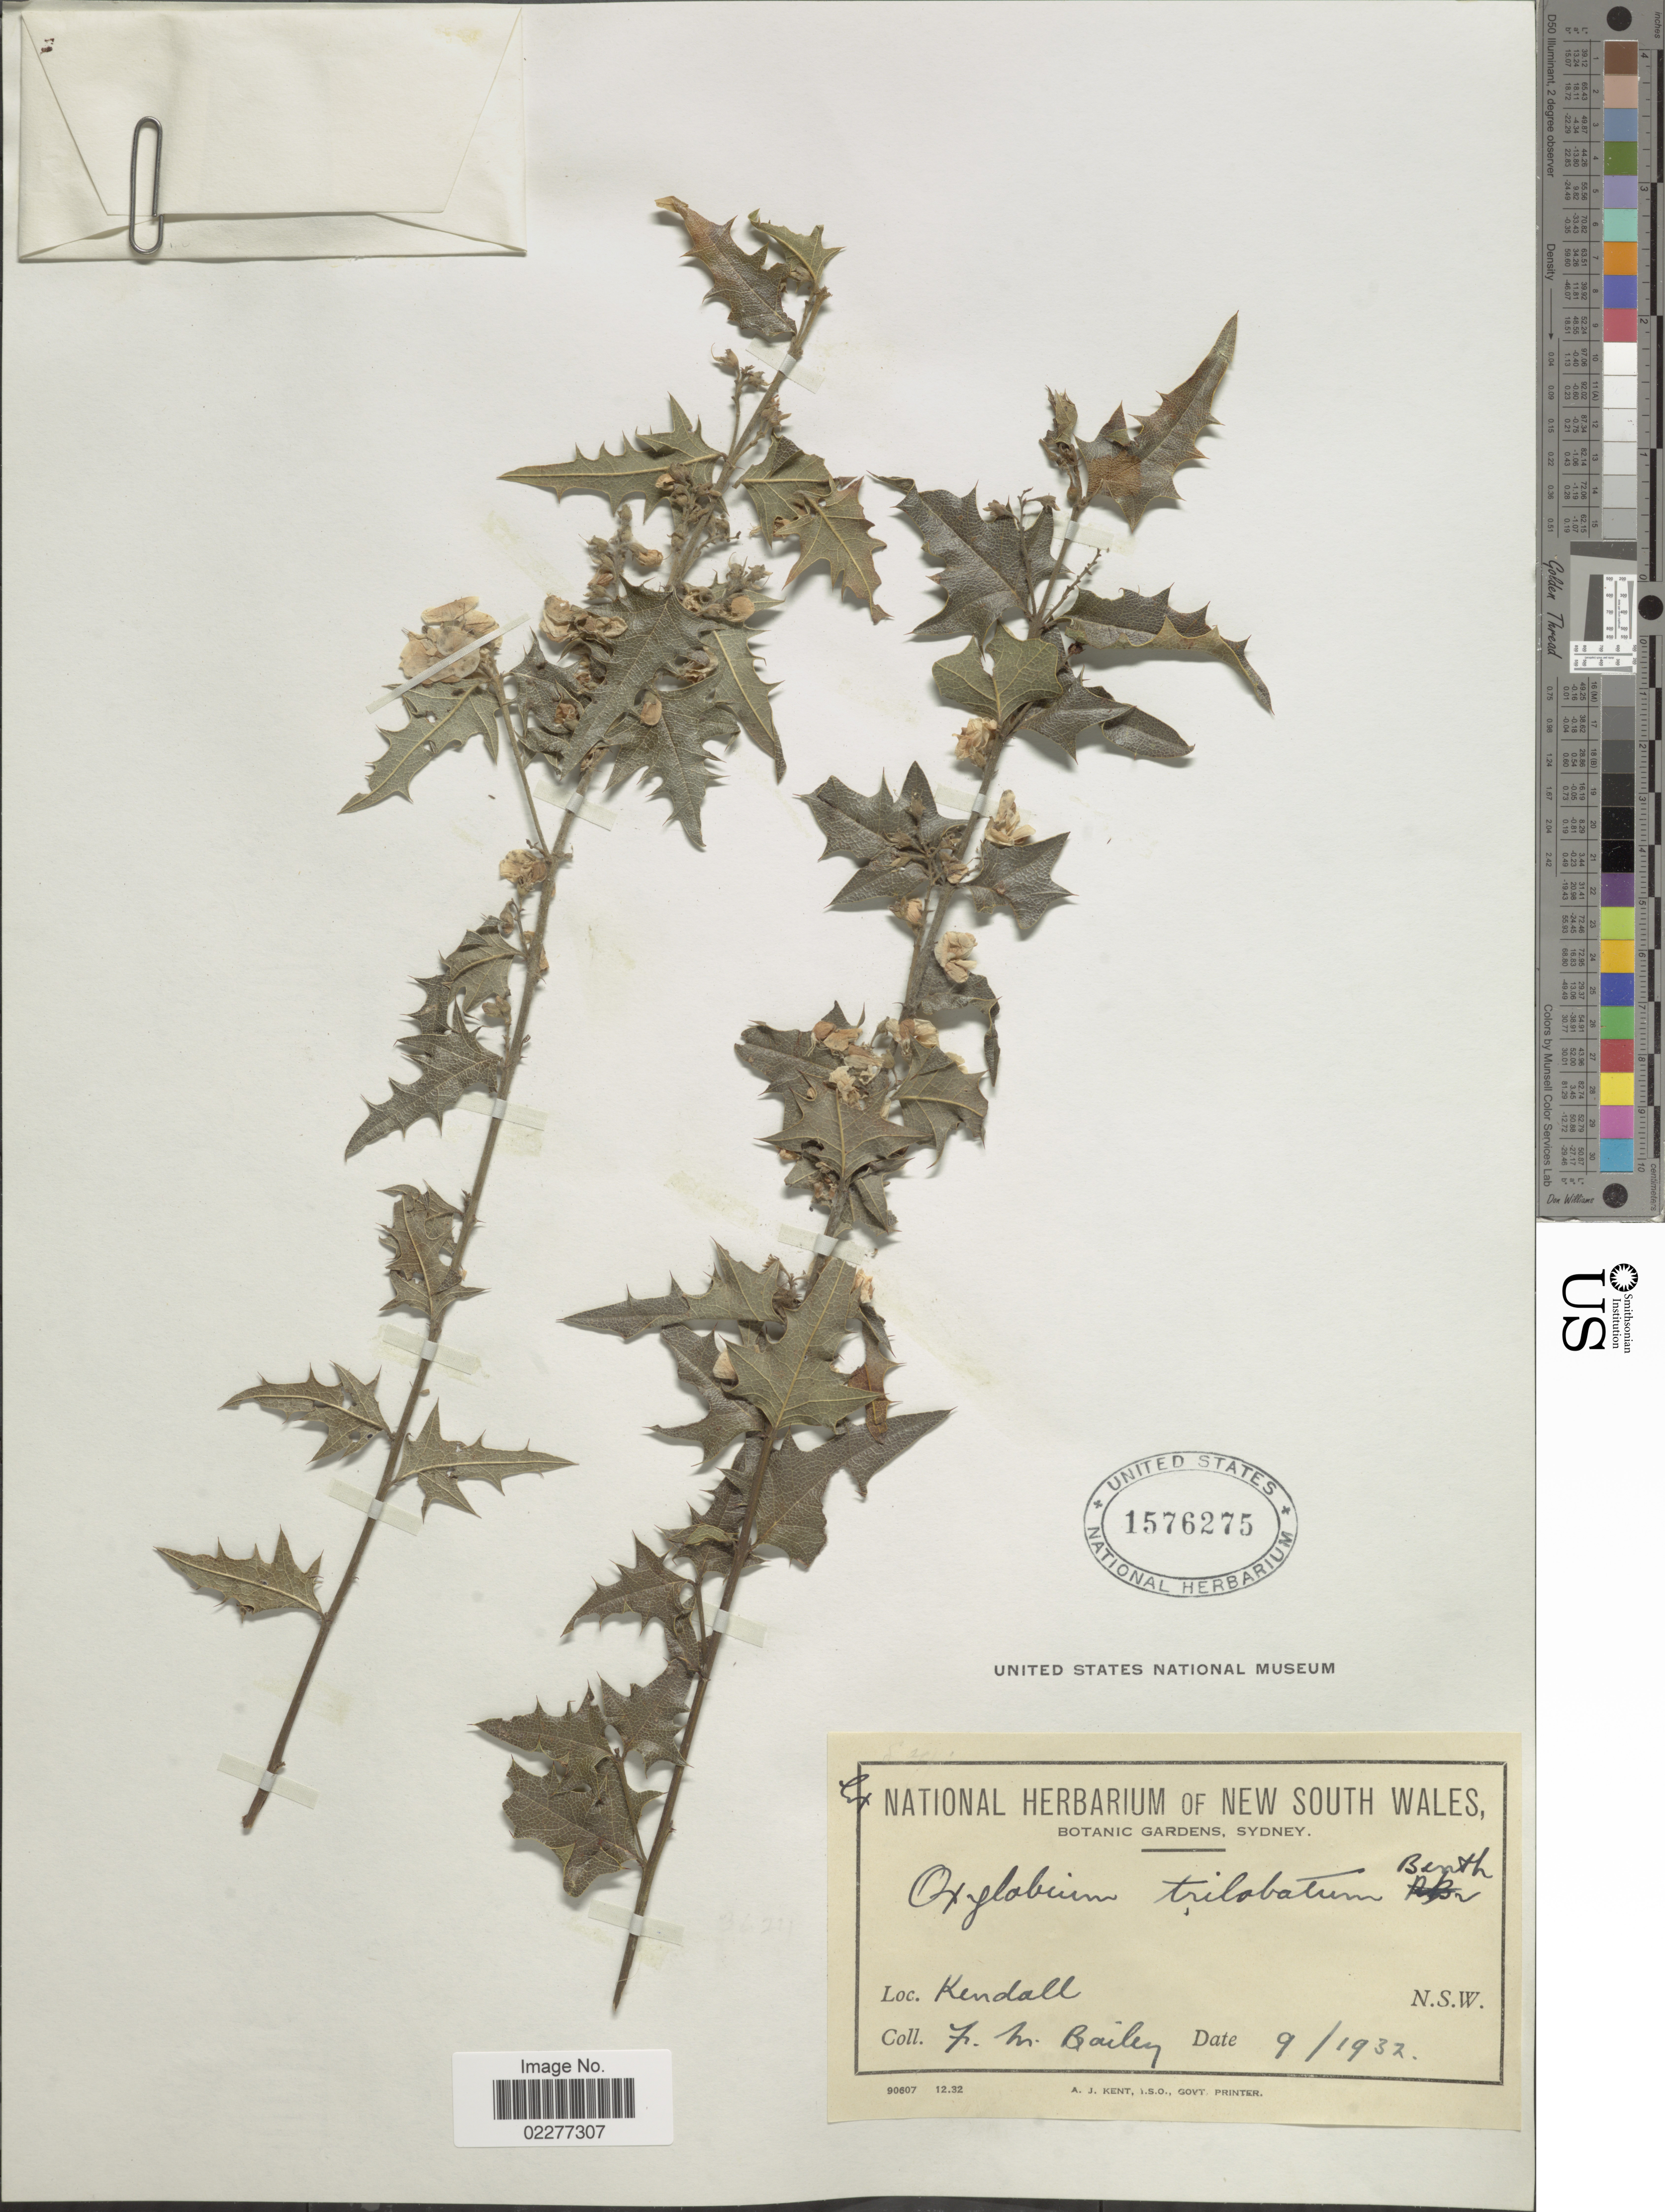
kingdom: Plantae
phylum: Tracheophyta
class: Magnoliopsida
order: Fabales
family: Fabaceae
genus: Oxylobium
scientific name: Oxylobium trilobatum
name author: Benth.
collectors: F. M. Bailey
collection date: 1932-09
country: Australia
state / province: New South Wales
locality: Kendall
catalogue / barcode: US 1576275